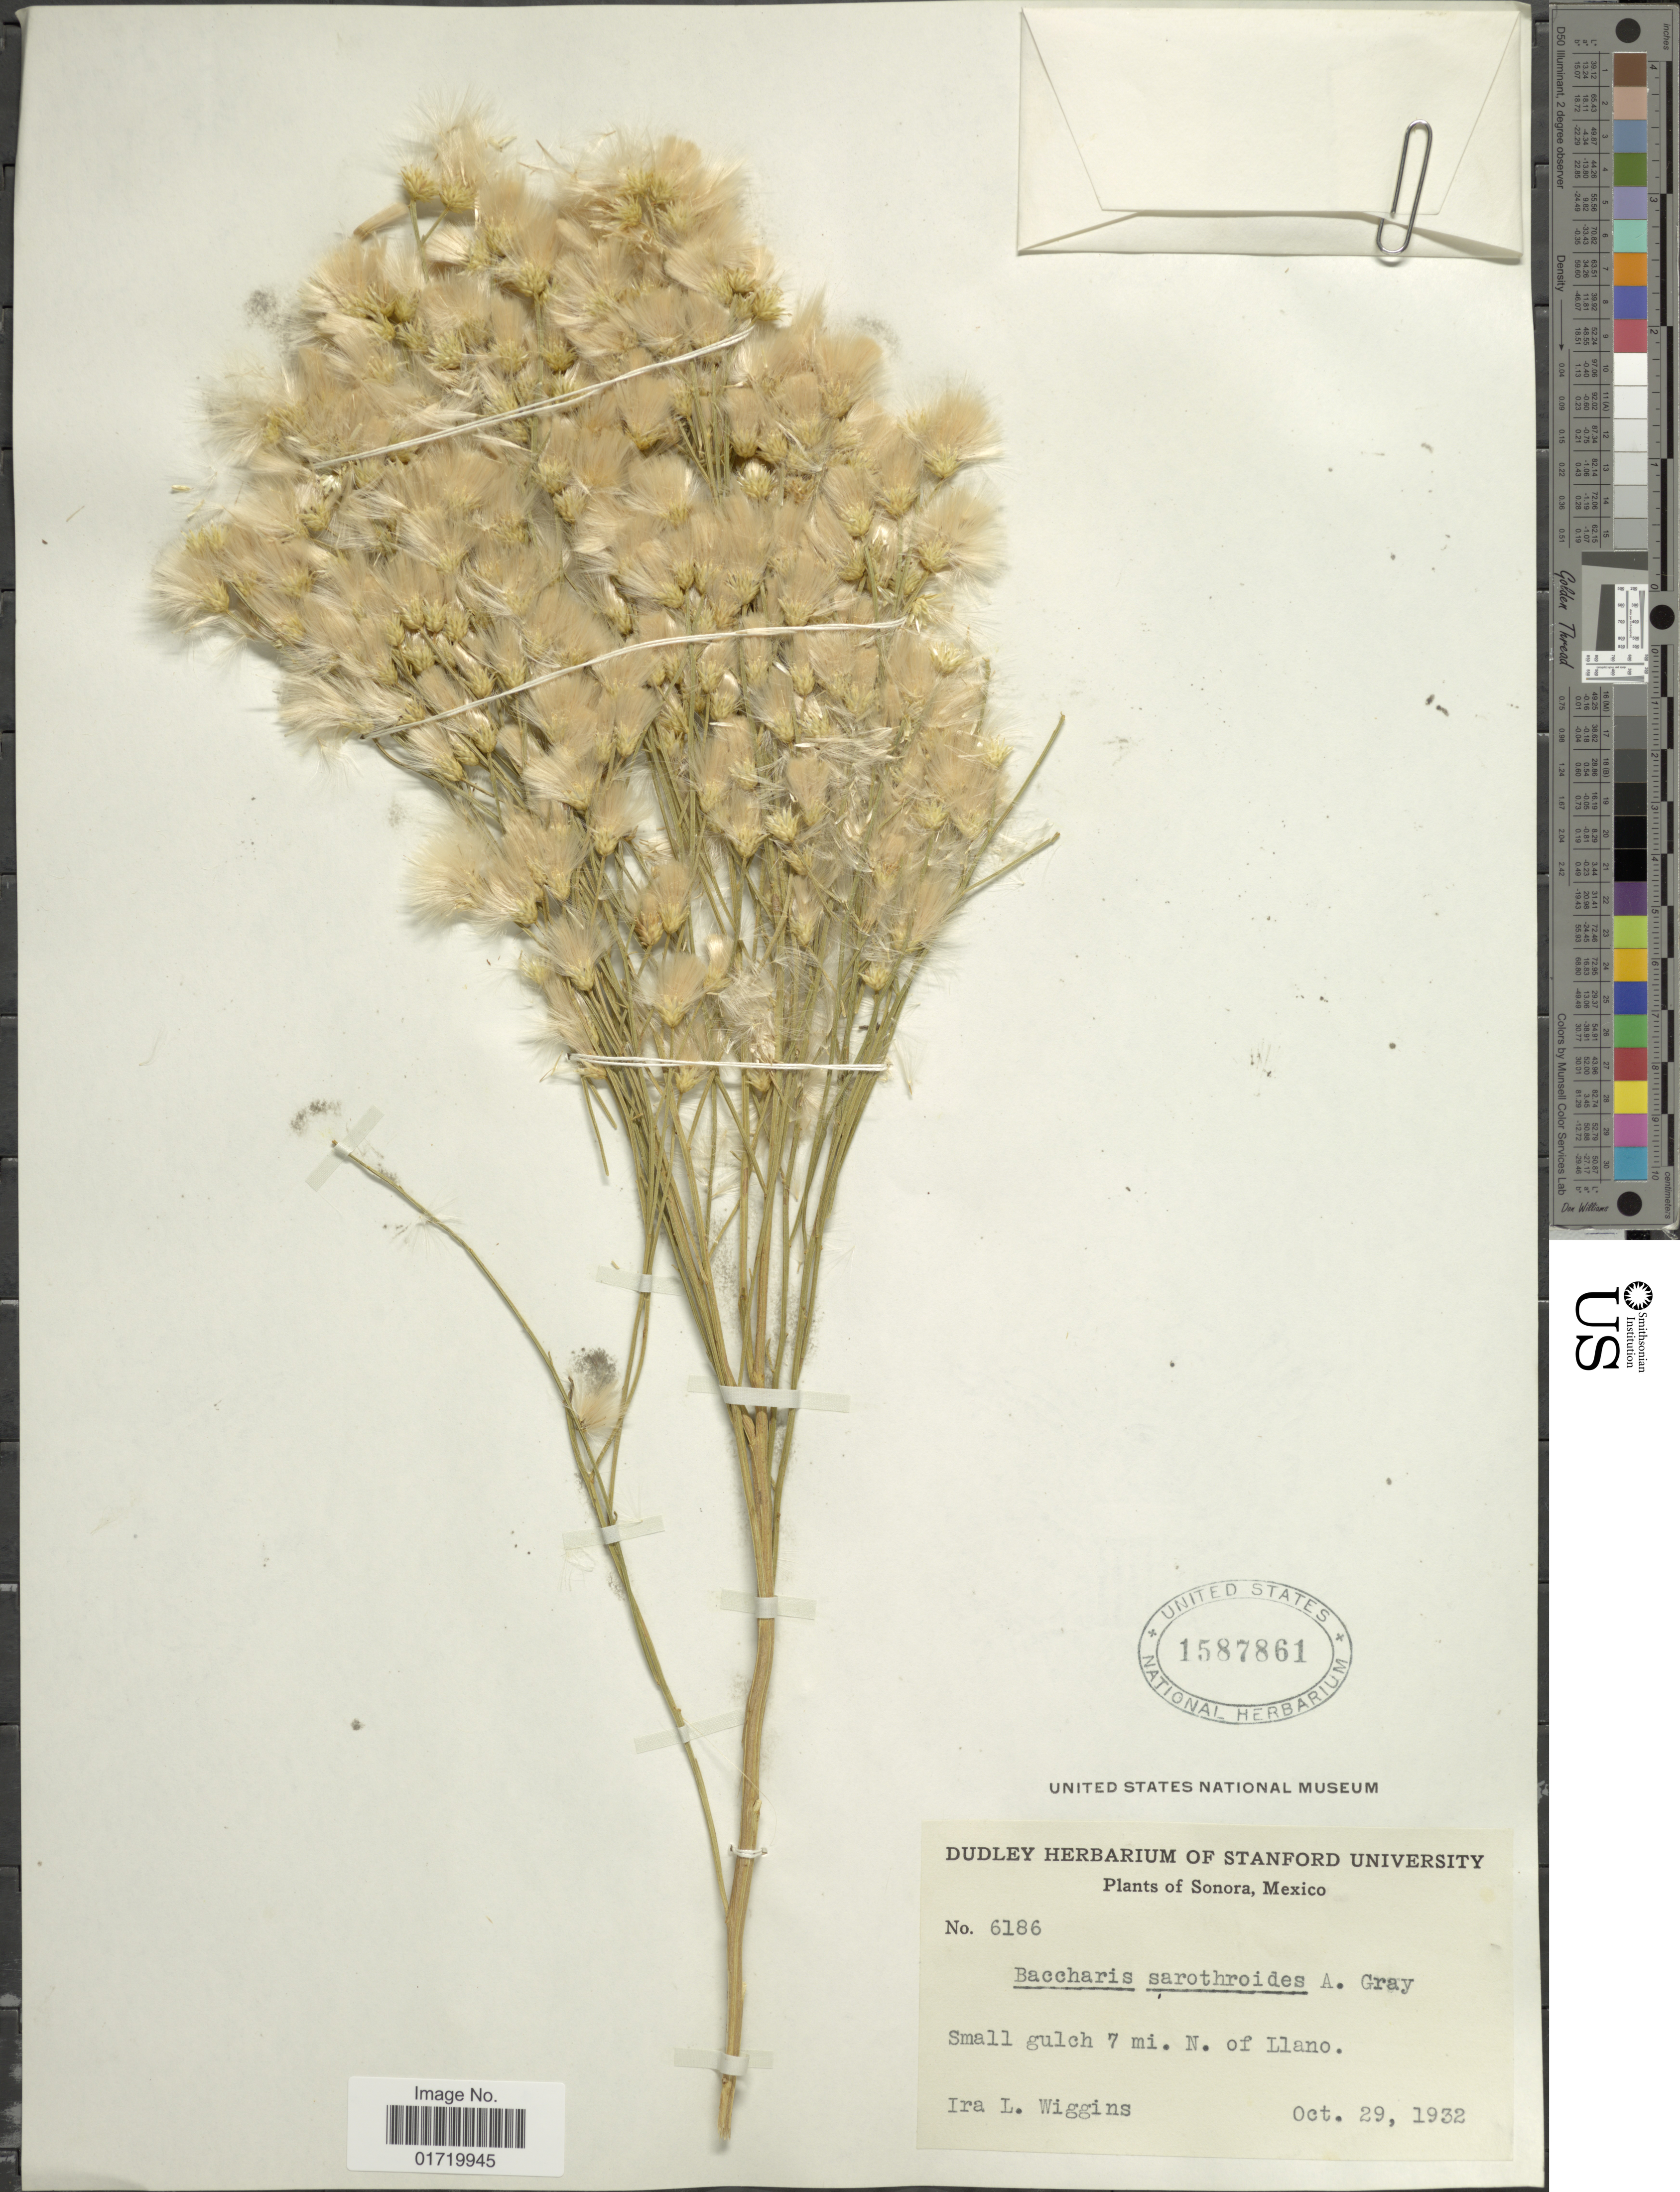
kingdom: Plantae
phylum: Tracheophyta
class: Magnoliopsida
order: Asterales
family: Asteraceae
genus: Baccharis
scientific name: Baccharis sarothroides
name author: A. Gray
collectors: I. L. Wiggins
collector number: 6186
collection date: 1932-10-29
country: Mexico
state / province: Sonora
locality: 7 mi N of Llano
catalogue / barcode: US 1587861